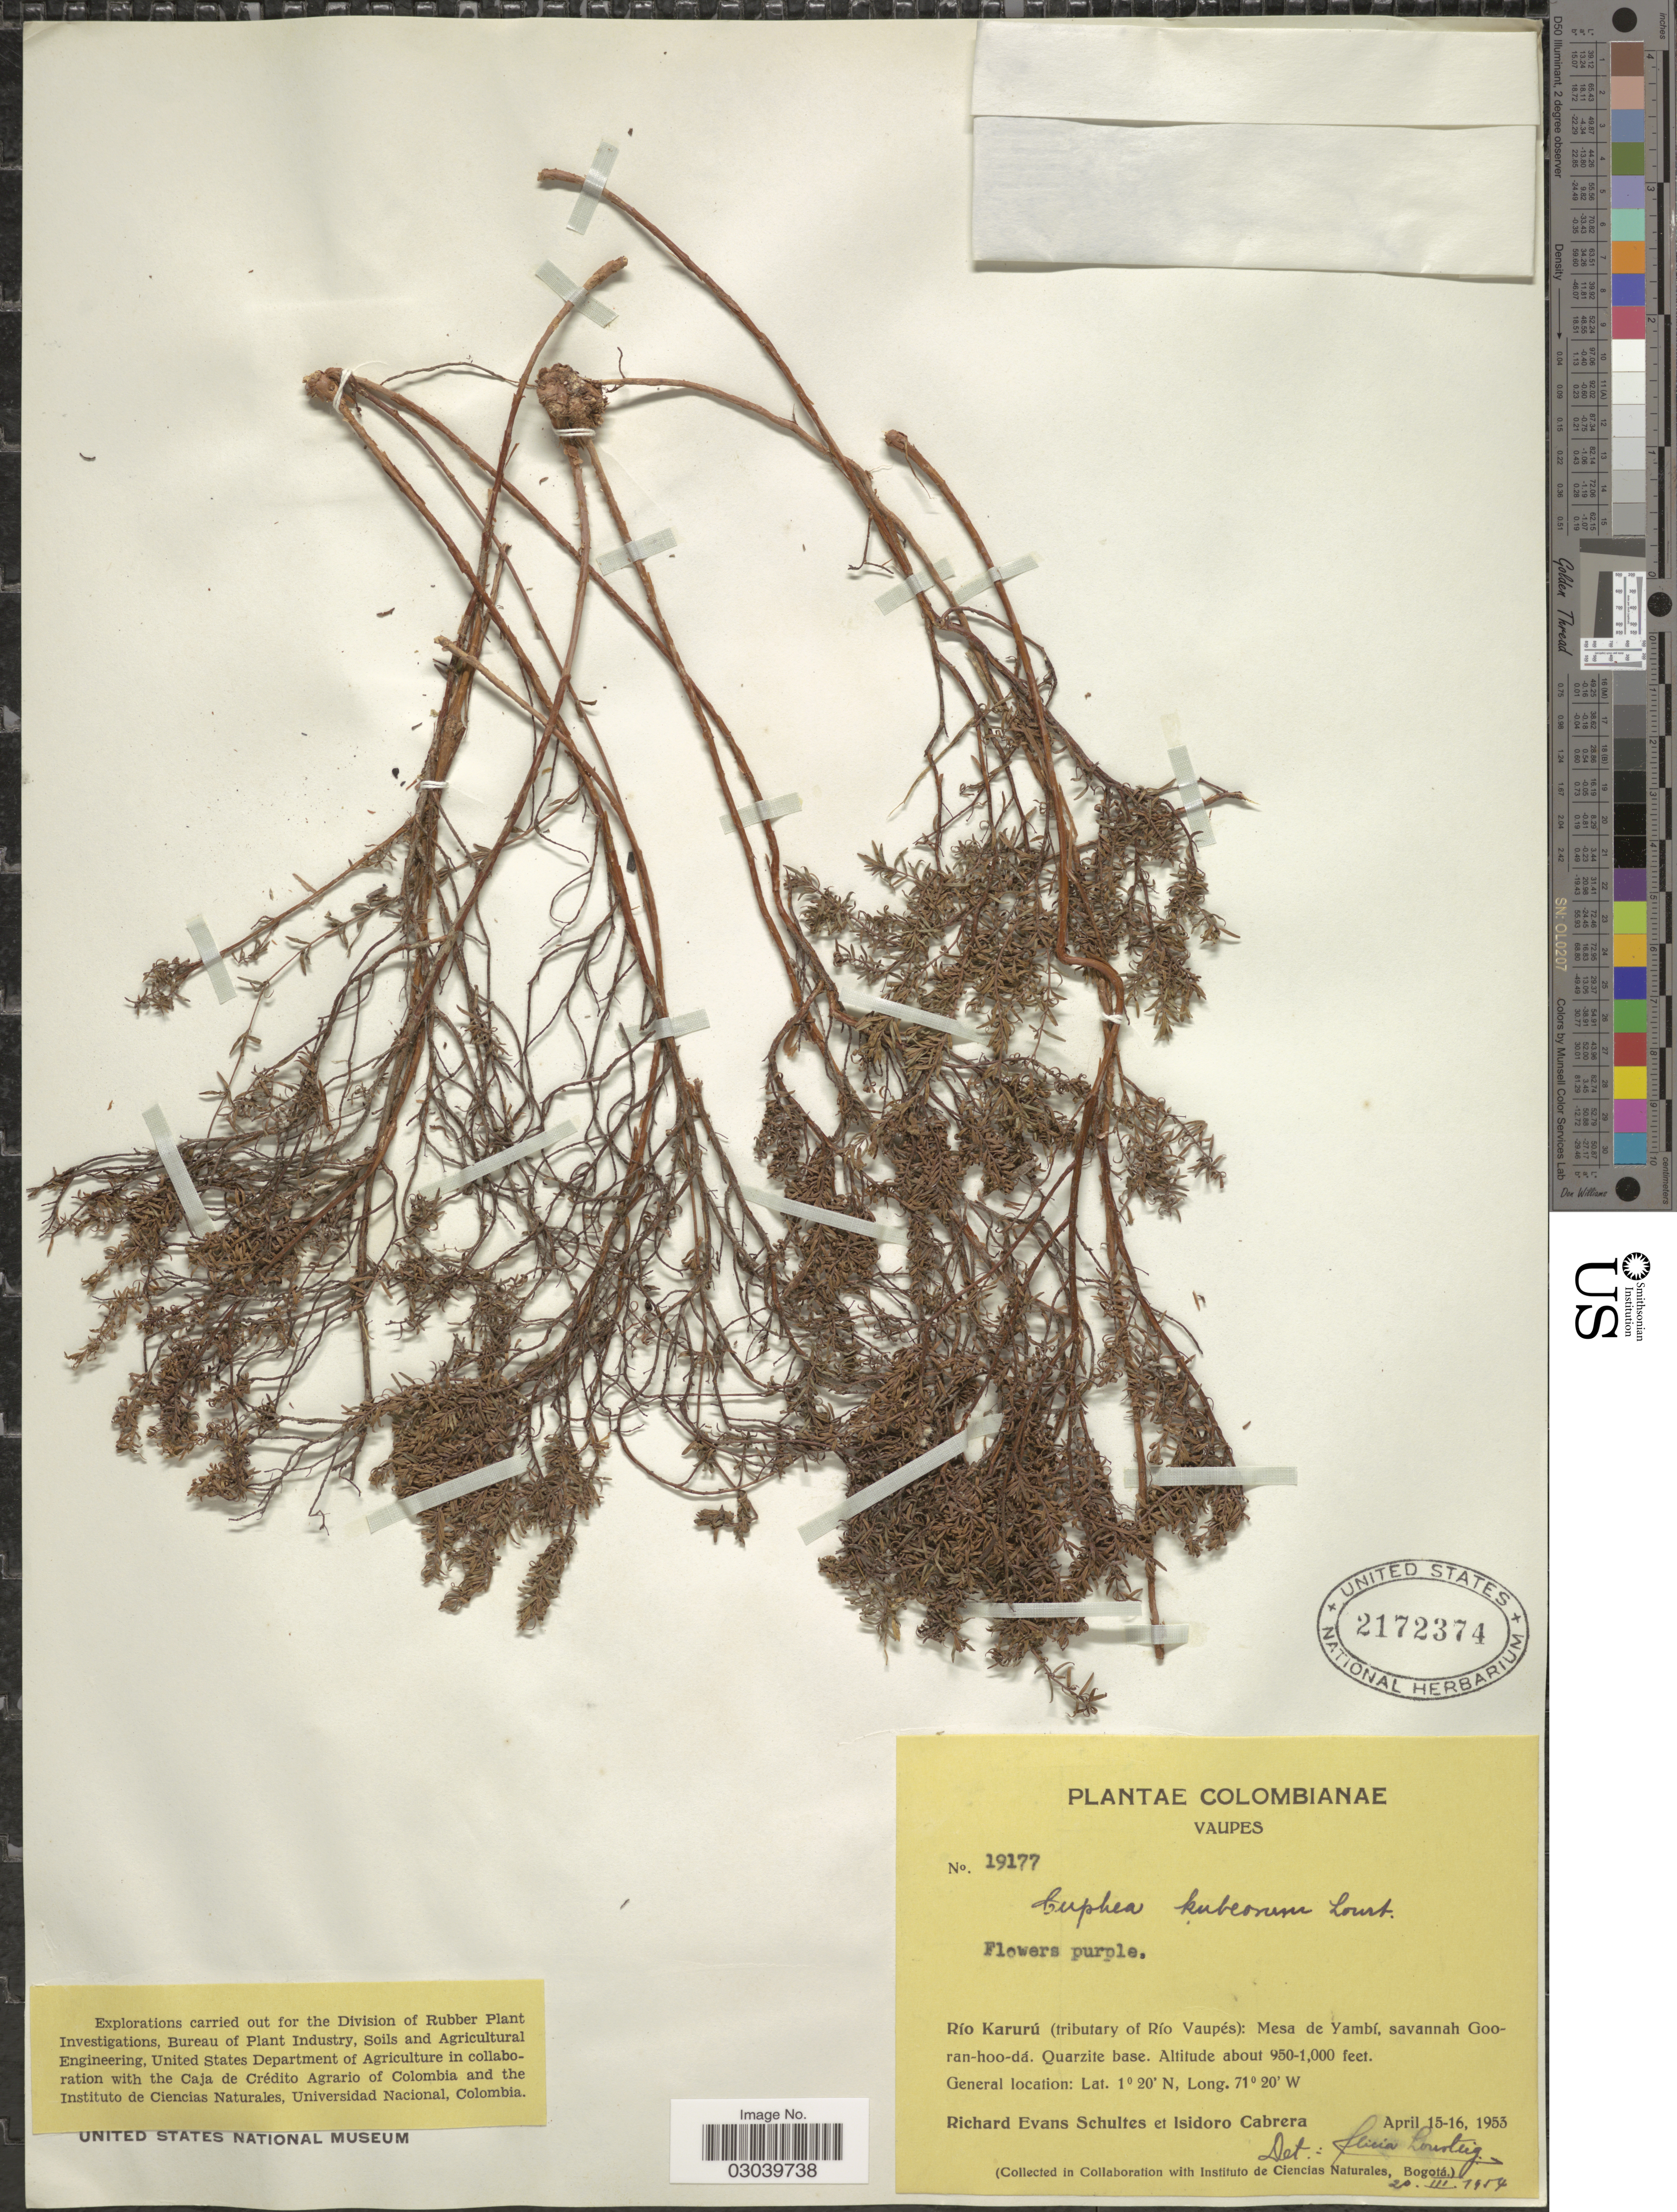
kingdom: Plantae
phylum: Tracheophyta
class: Magnoliopsida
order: Myrtales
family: Lythraceae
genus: Cuphea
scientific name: Cuphea kubeorum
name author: Lourteig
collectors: R. E. Schultes & I. Cabrera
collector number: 19177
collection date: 1953-04-15/1953-04-16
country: Colombia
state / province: Vaupés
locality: Río Karurú (tributary of Río Vaupés): Mesa de Yambí, savannah Goo-ran-hoo-dá. Quarzite base.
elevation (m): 290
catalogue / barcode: US 2172374